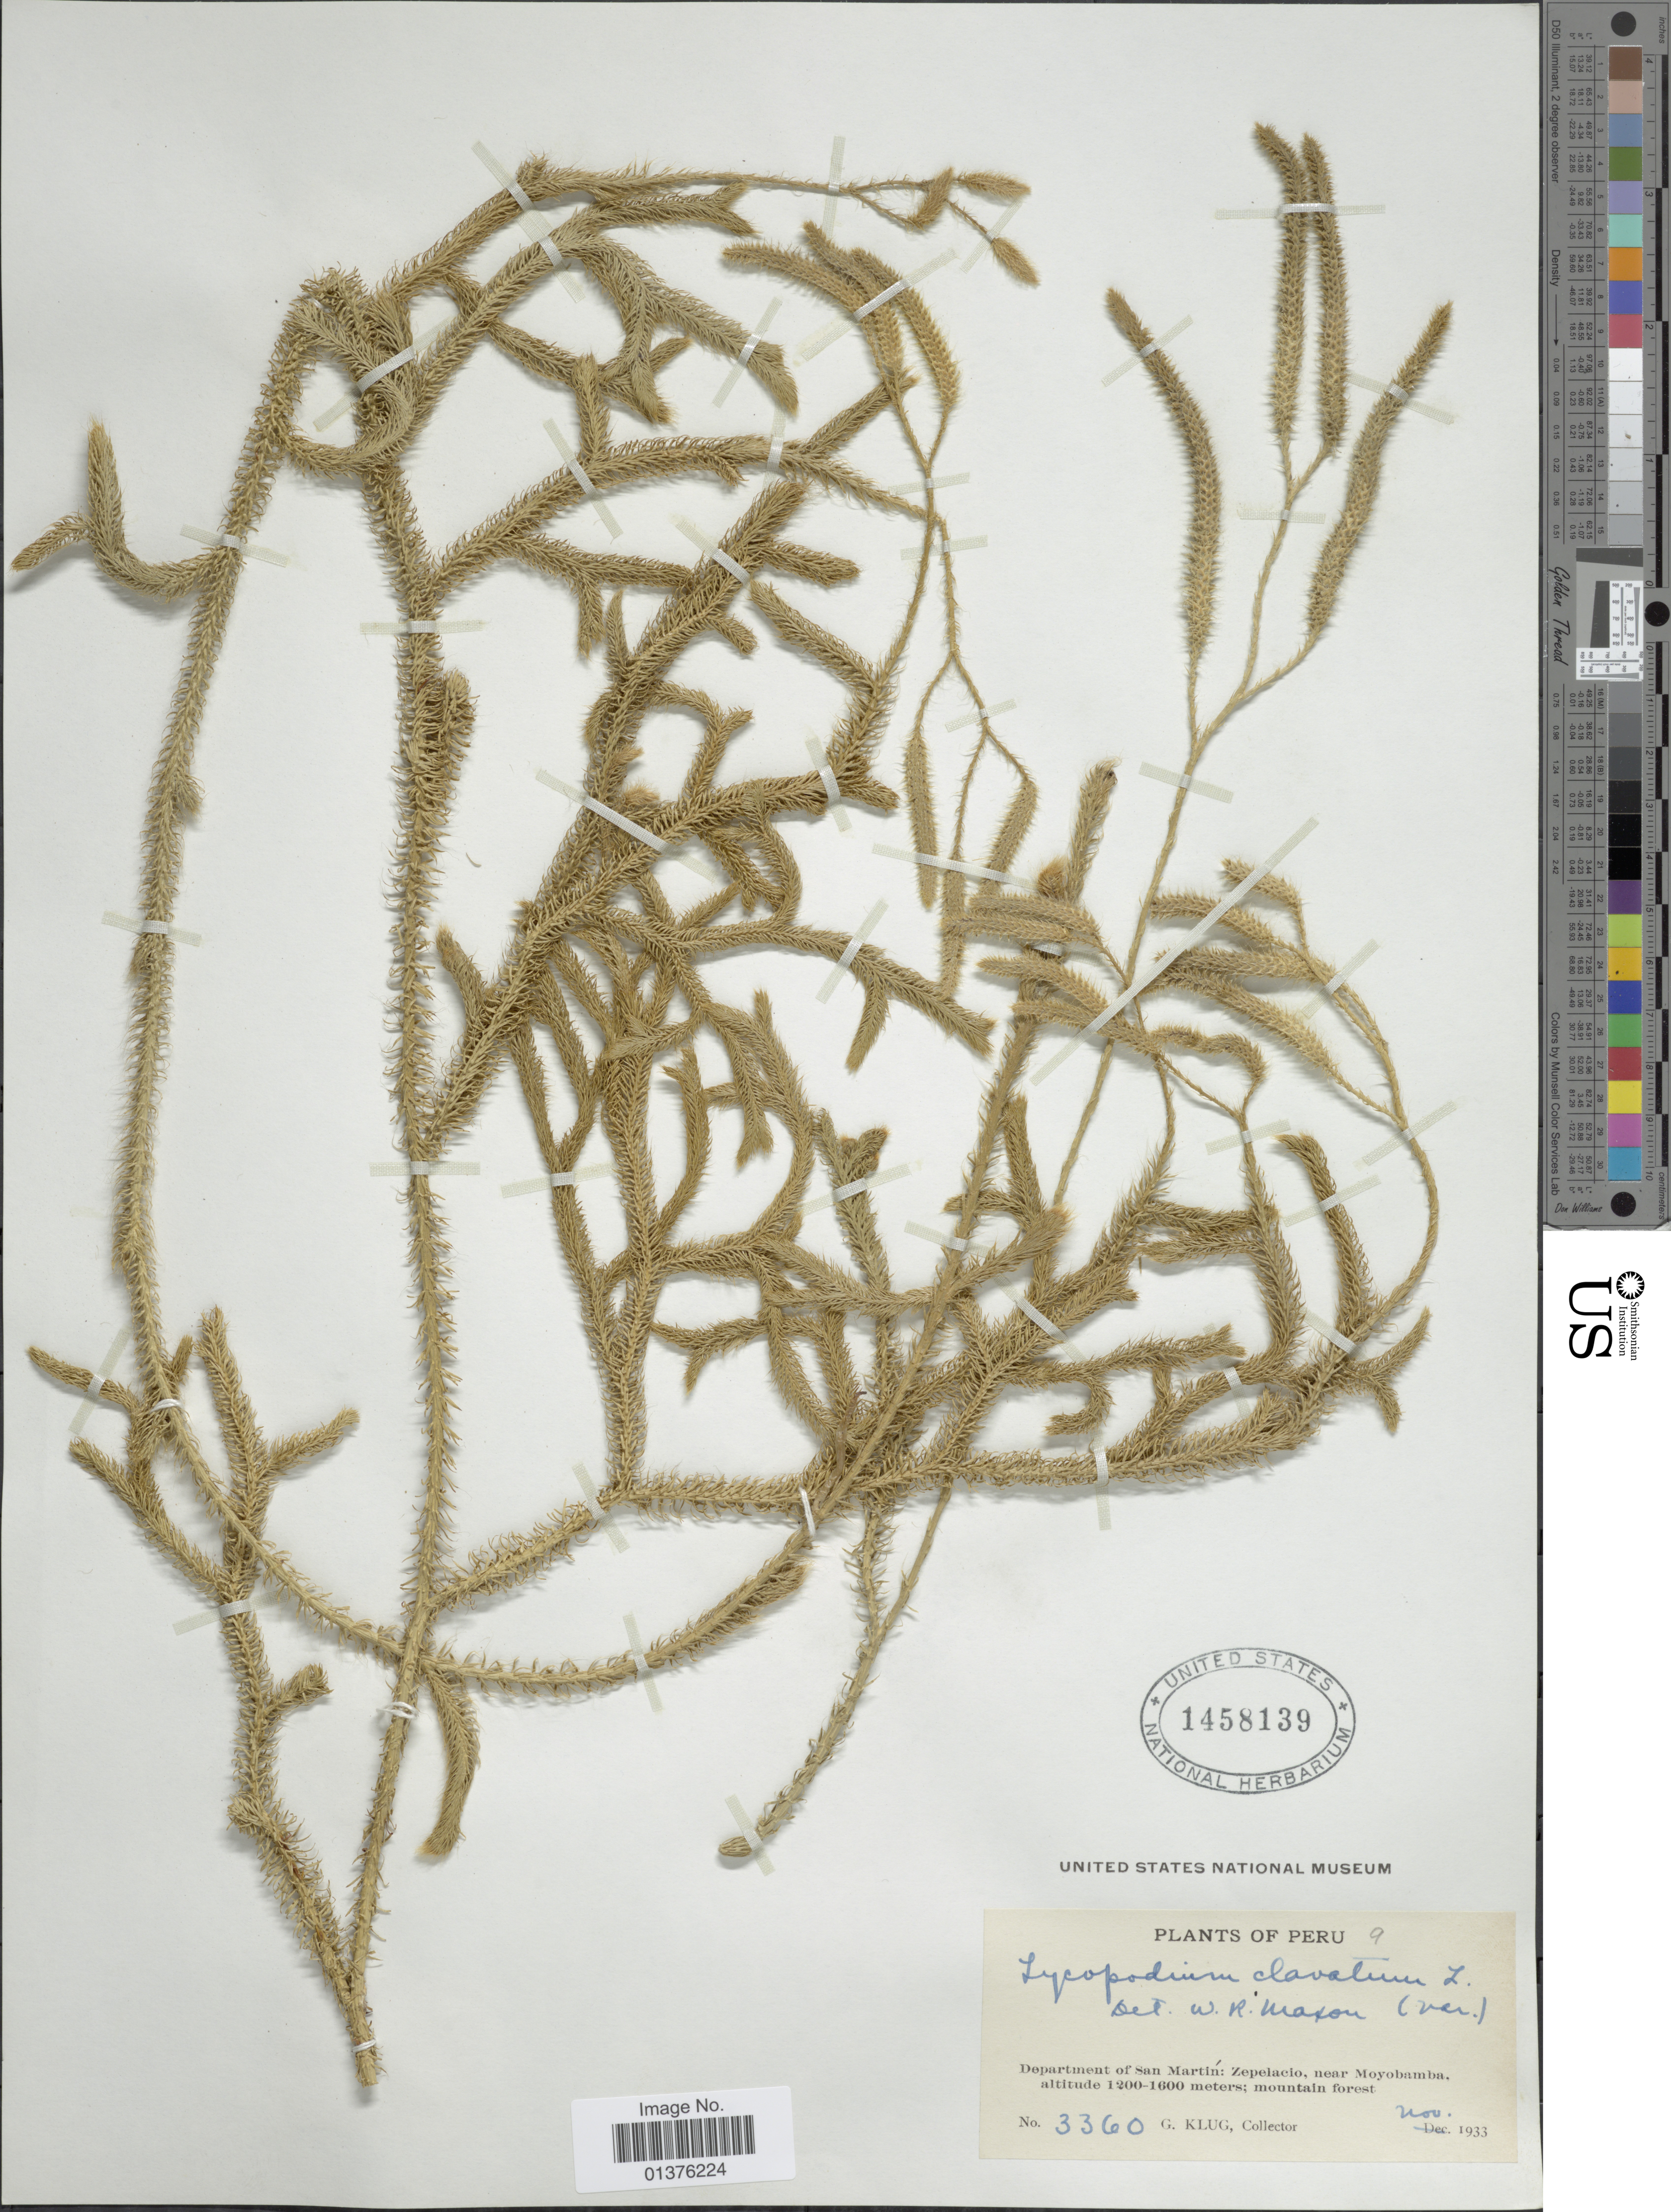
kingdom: Plantae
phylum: Tracheophyta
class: Lycopodiopsida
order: Lycopodiales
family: Lycopodiaceae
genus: Lycopodium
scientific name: Lycopodium clavatum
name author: L.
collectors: G. Klug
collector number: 3360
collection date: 1933-11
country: Peru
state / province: San Martín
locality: Zepelacio, near Moyobamba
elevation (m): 1200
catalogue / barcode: US 1458139